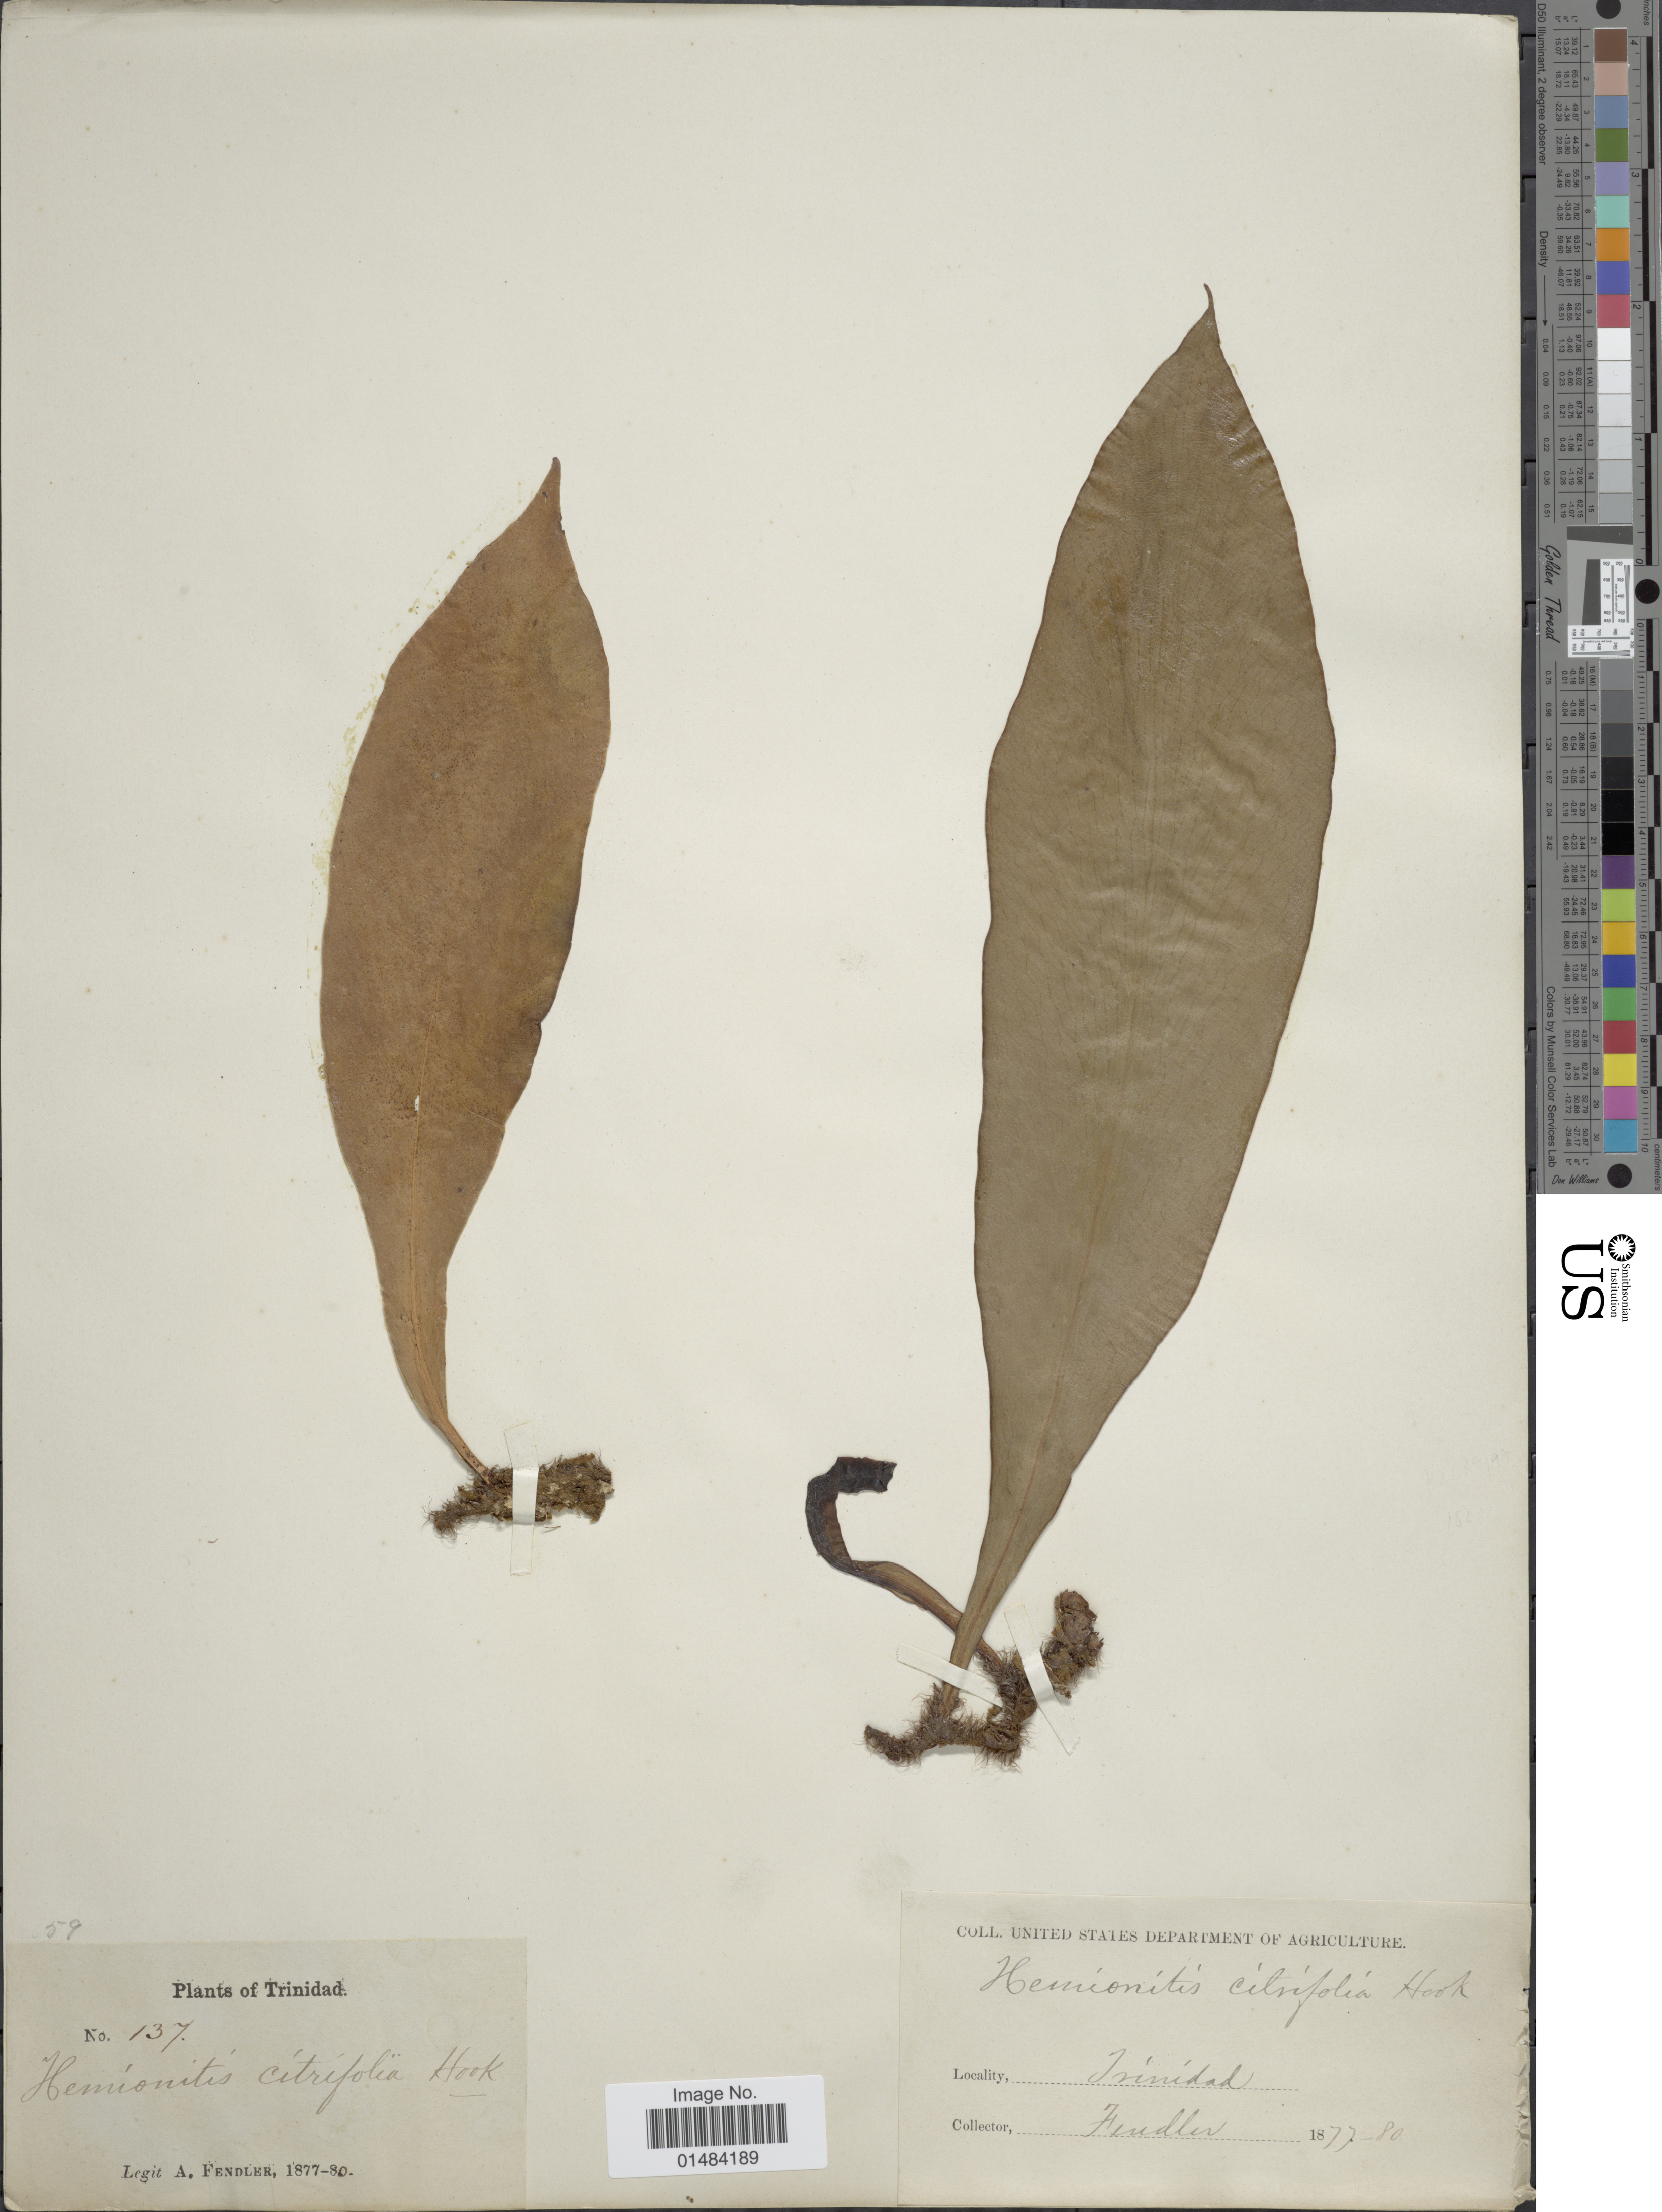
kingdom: Plantae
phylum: Tracheophyta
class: Polypodiopsida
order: Polypodiales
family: Pteridaceae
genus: Anetium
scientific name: Anetium citrifolium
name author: (L.) Splitg.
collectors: A. Fendler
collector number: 137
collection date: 1877/1880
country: Trinidad and Tobago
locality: Trinidad.